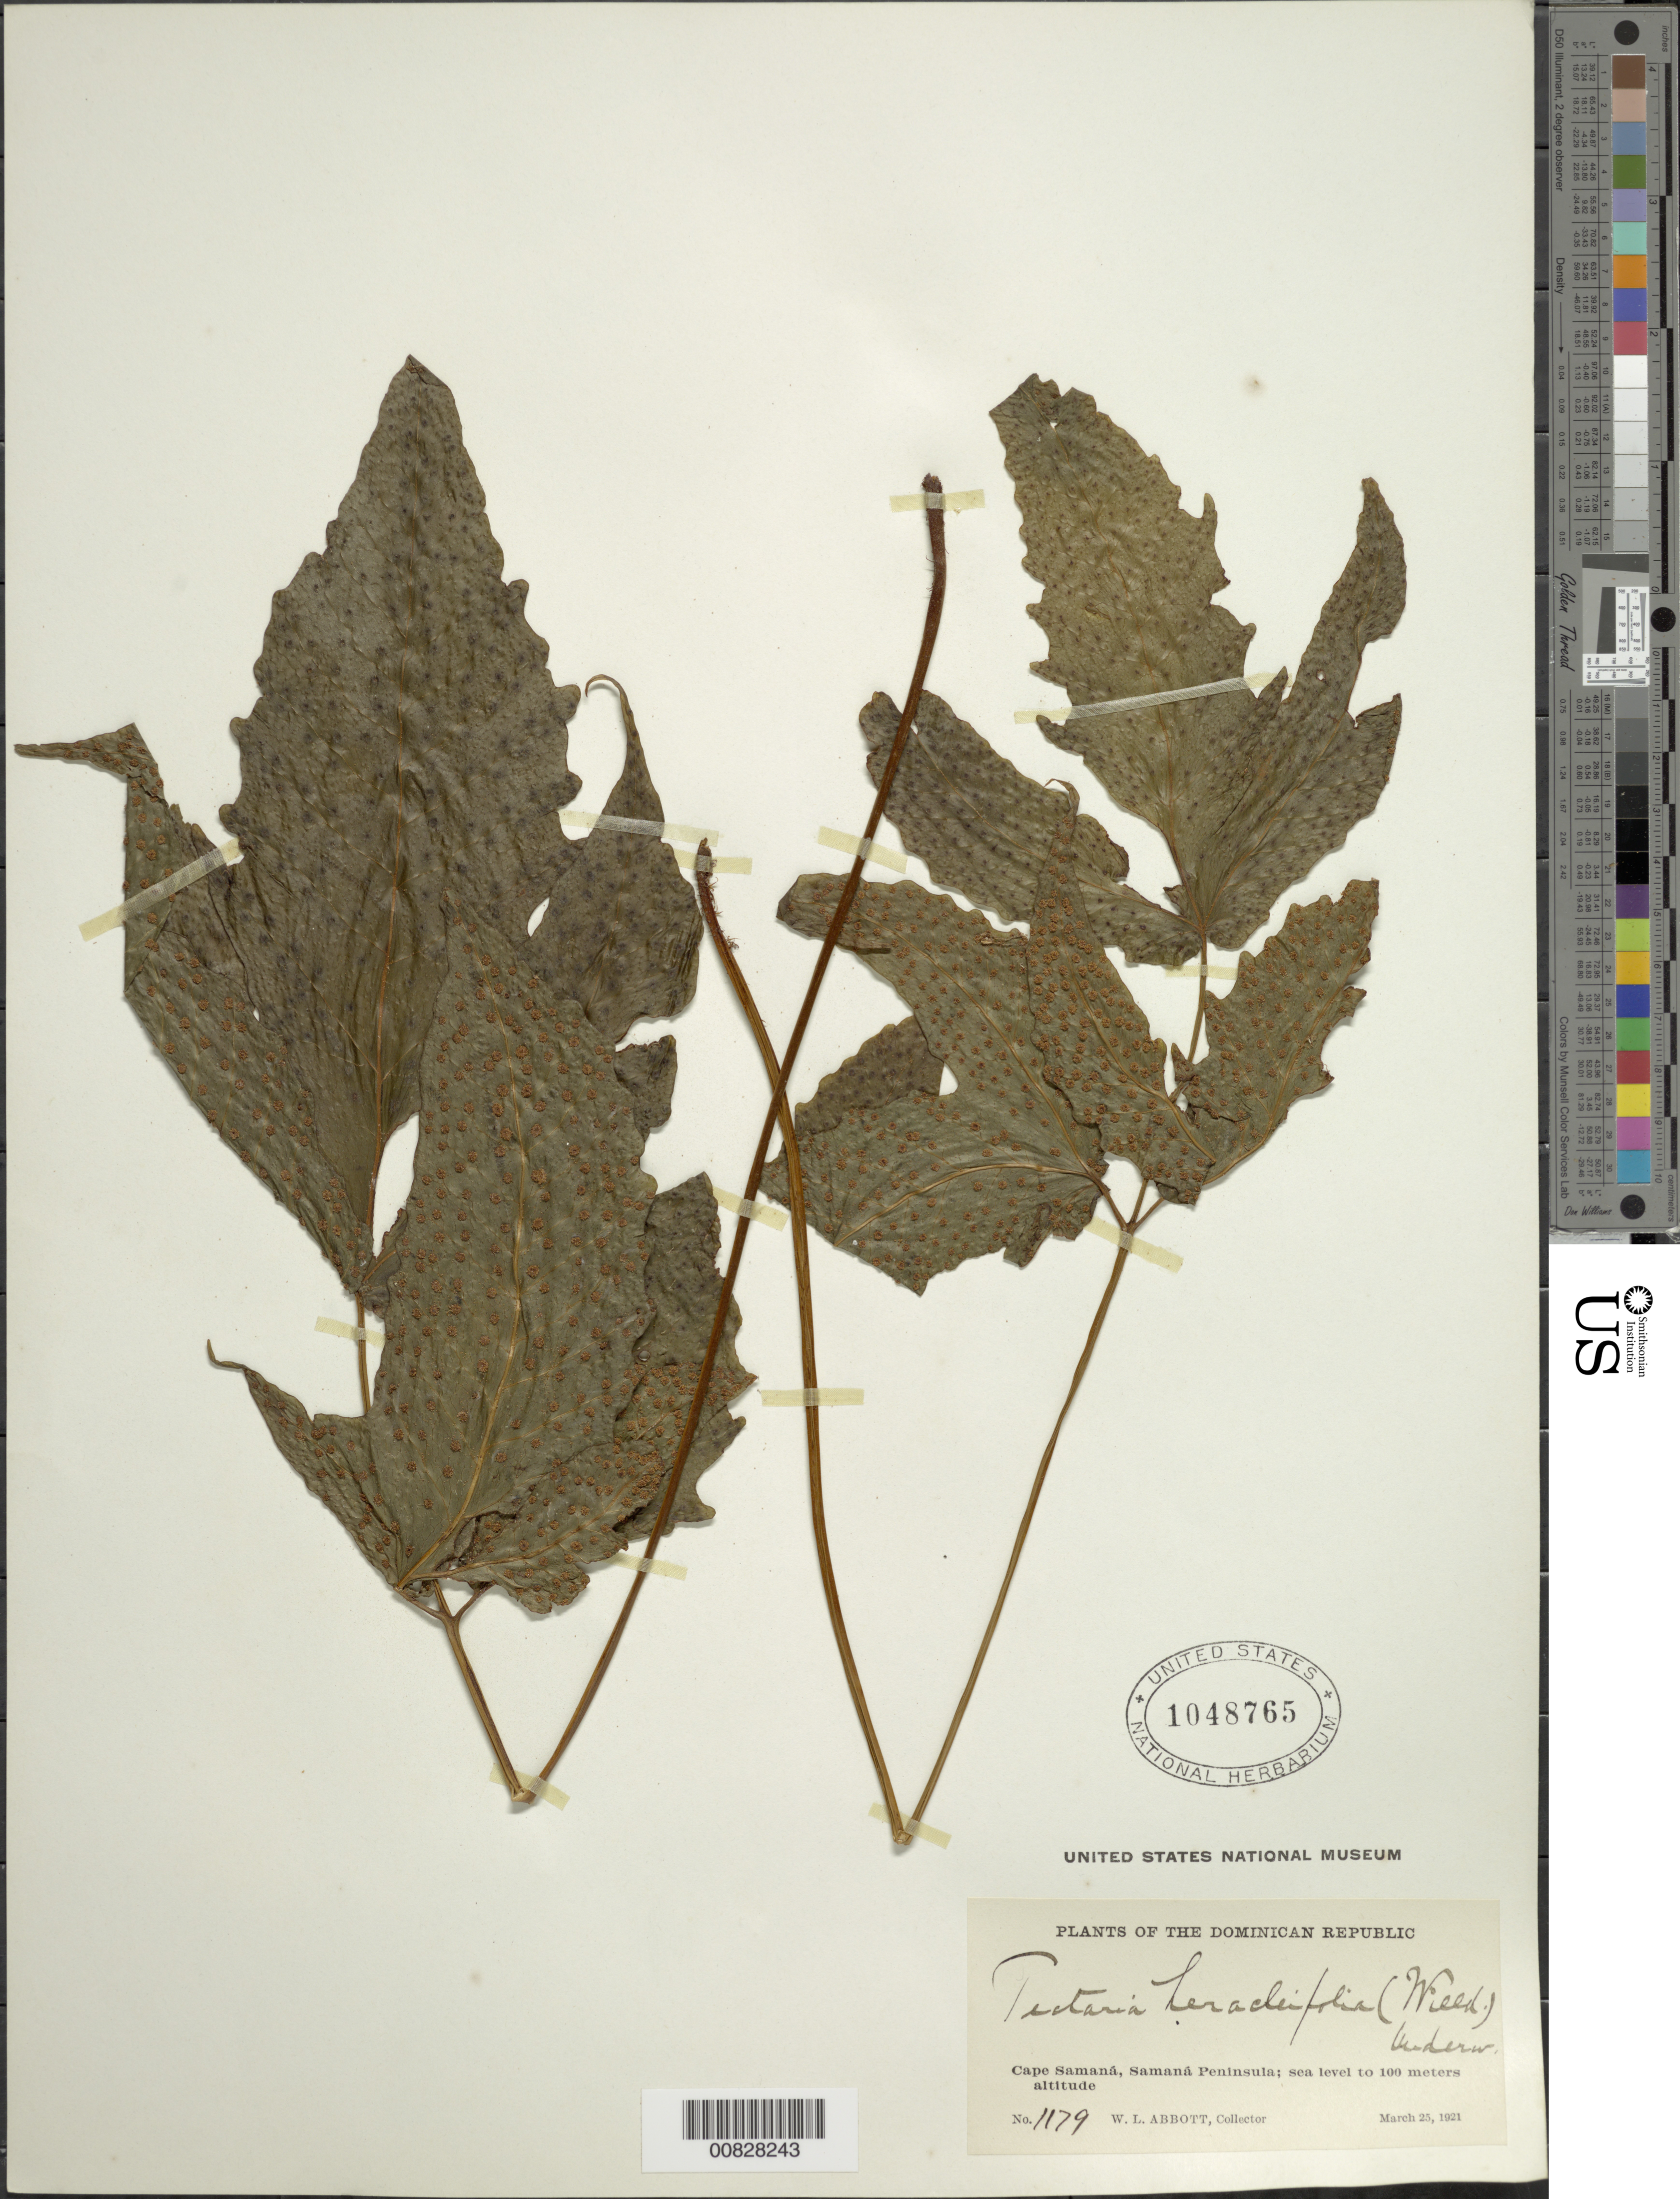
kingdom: Plantae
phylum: Tracheophyta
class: Polypodiopsida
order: Polypodiales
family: Tectariaceae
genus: Tectaria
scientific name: Tectaria heracleifolia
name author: (Willd.) Underw.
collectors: W. L. Abbott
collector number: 1179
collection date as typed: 25 Mar 1921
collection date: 1921-03-25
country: Dominican Republic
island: Hispaniola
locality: Cape Samaná, Samaná Peninsula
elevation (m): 0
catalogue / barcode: US 1048765